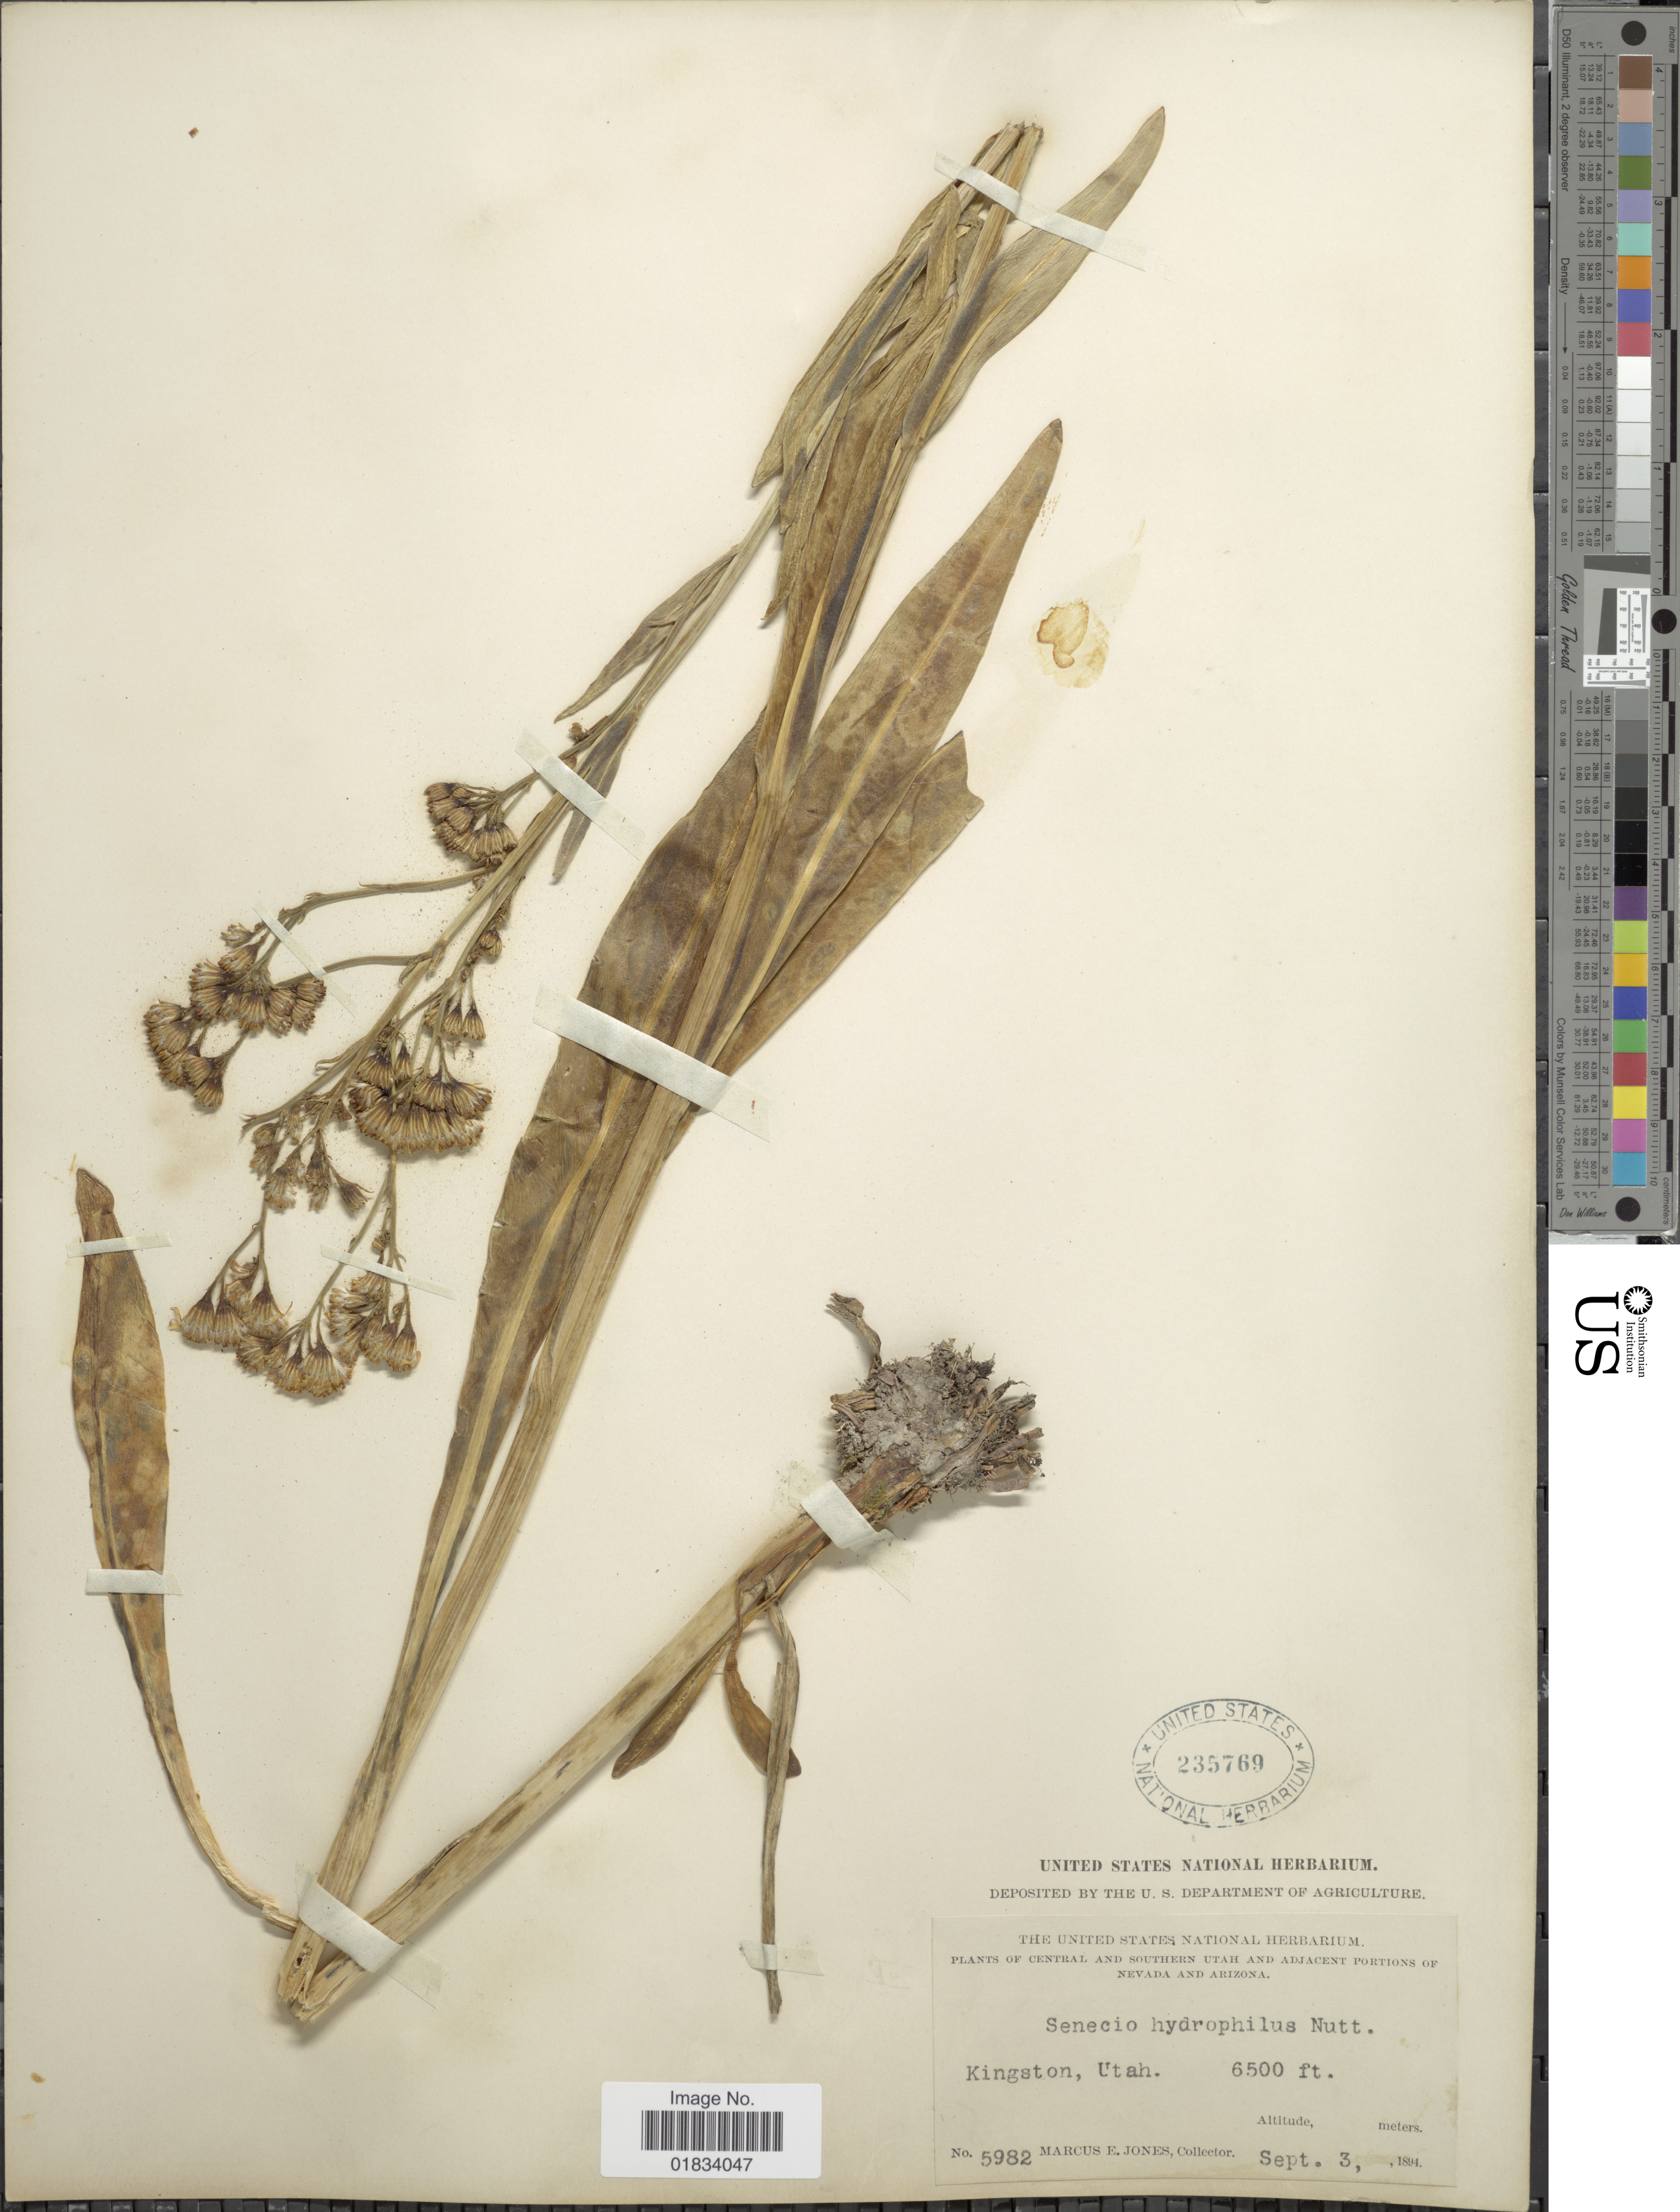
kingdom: Plantae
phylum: Tracheophyta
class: Magnoliopsida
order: Asterales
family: Asteraceae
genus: Senecio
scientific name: Senecio hydrophilus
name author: Nutt.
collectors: M. E. Jones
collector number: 5982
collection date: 1894-09-03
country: United States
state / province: Utah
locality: Central and southern Utah and Adjacent Portions of Nevada and Arizona, Kingston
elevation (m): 1981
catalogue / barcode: US 235769